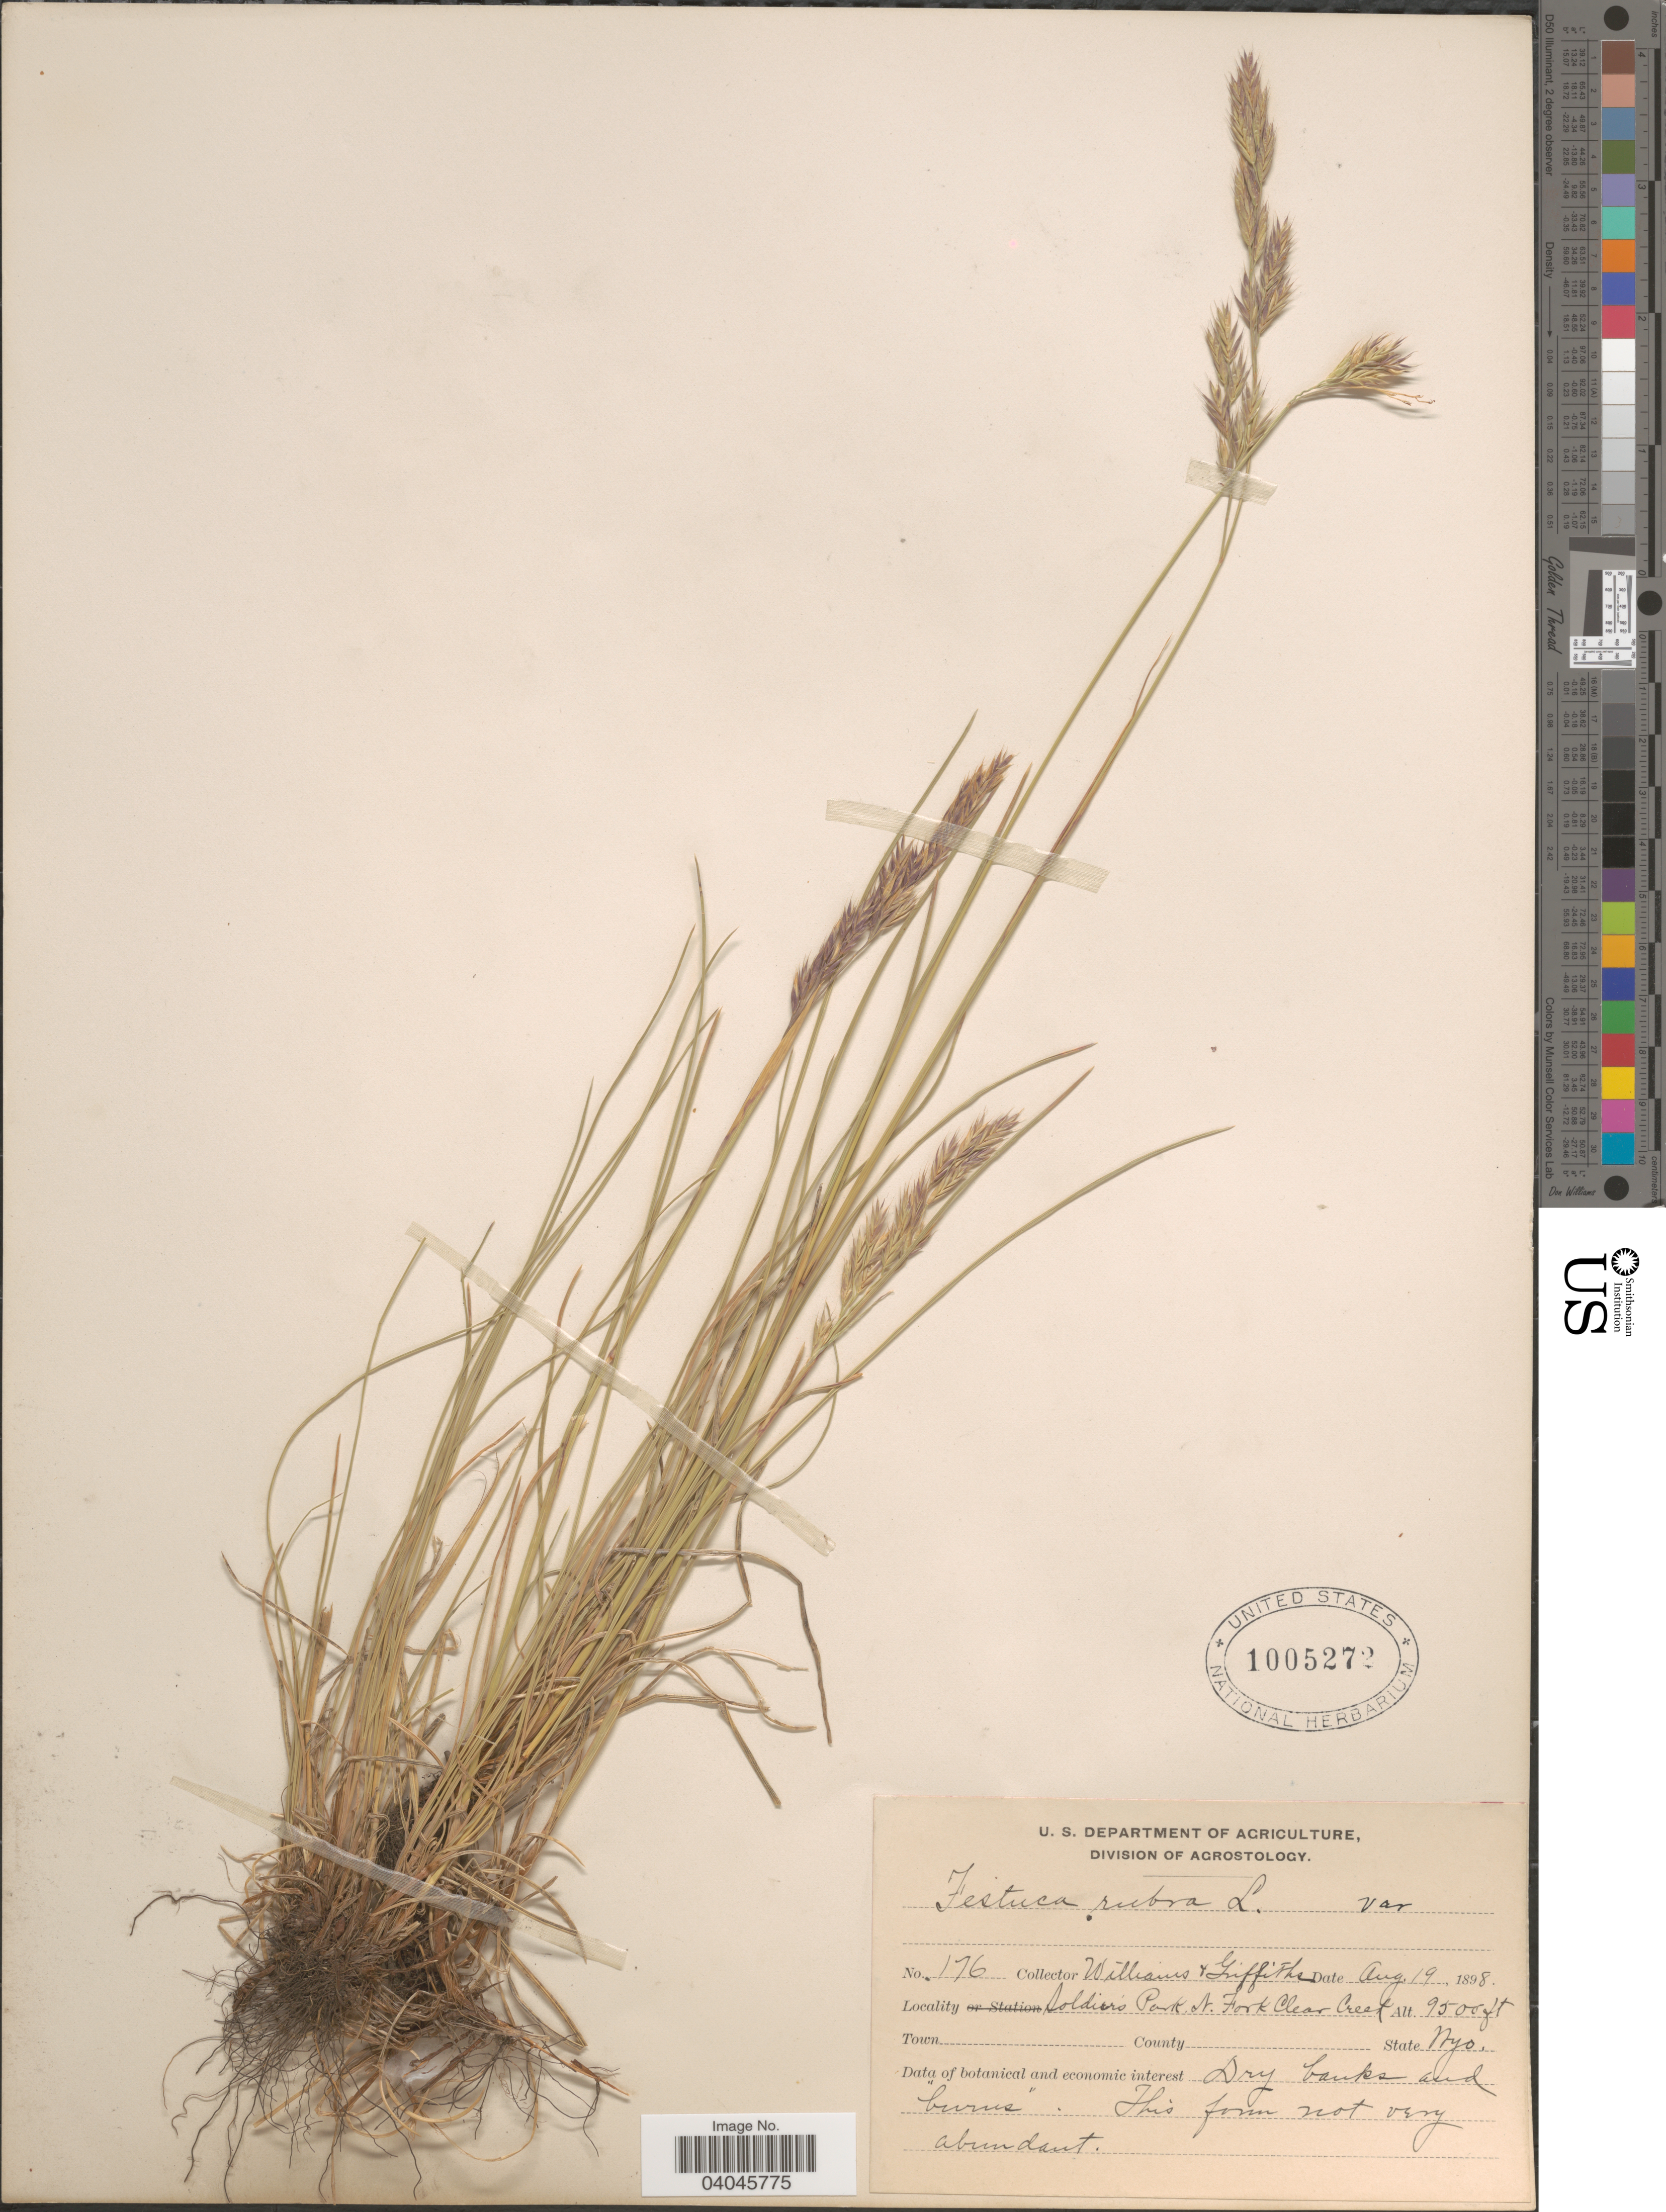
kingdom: Plantae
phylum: Tracheophyta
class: Liliopsida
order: Poales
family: Poaceae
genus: Festuca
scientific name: Festuca rubra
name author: L.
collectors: -- Williams & -- Griffiths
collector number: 176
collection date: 1898-08-19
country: United States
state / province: Wyoming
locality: Soldiers Park N. Fork Clear Creek.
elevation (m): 2896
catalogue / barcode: US 1005272